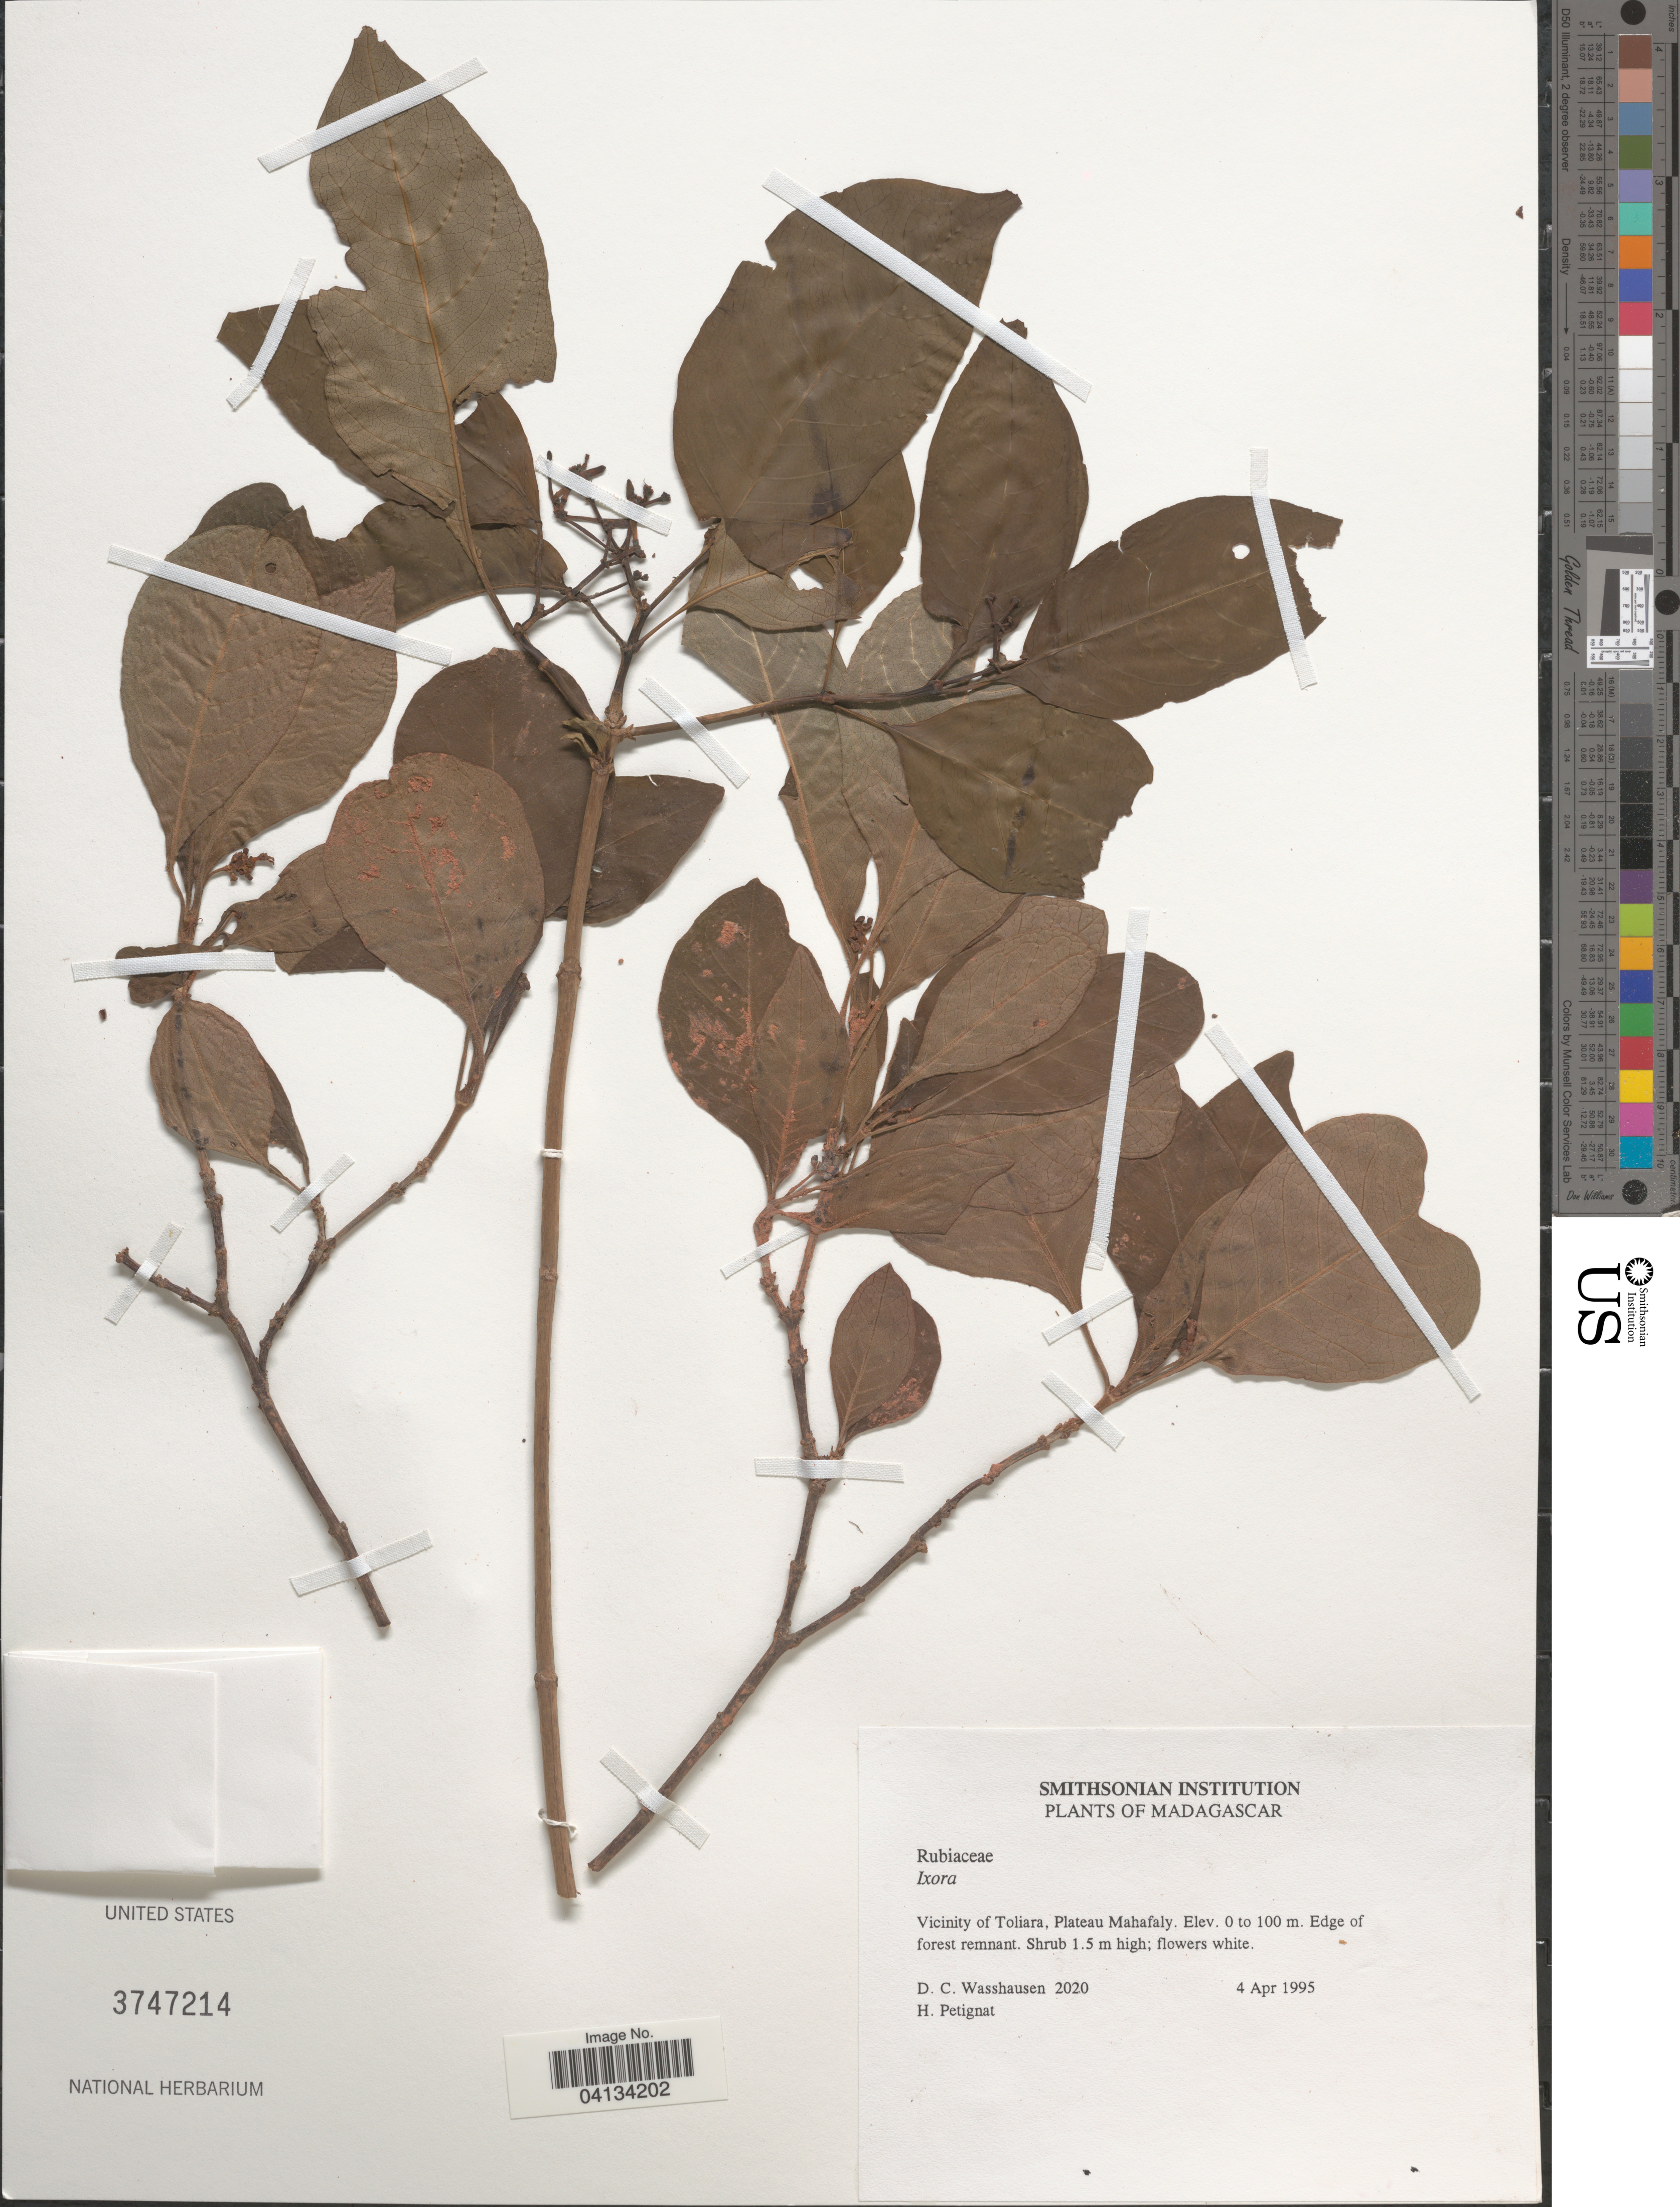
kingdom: Plantae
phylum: Tracheophyta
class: Magnoliopsida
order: Gentianales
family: Rubiaceae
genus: Ixora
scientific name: Ixora sp.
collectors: D. C. Wasshausen & H. Petignat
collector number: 2020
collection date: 1995-04-04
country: Madagascar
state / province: Atsimo-Andrefana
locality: Vicinity of Toliara, Plateau Mahafaly.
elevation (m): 0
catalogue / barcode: US 3747214